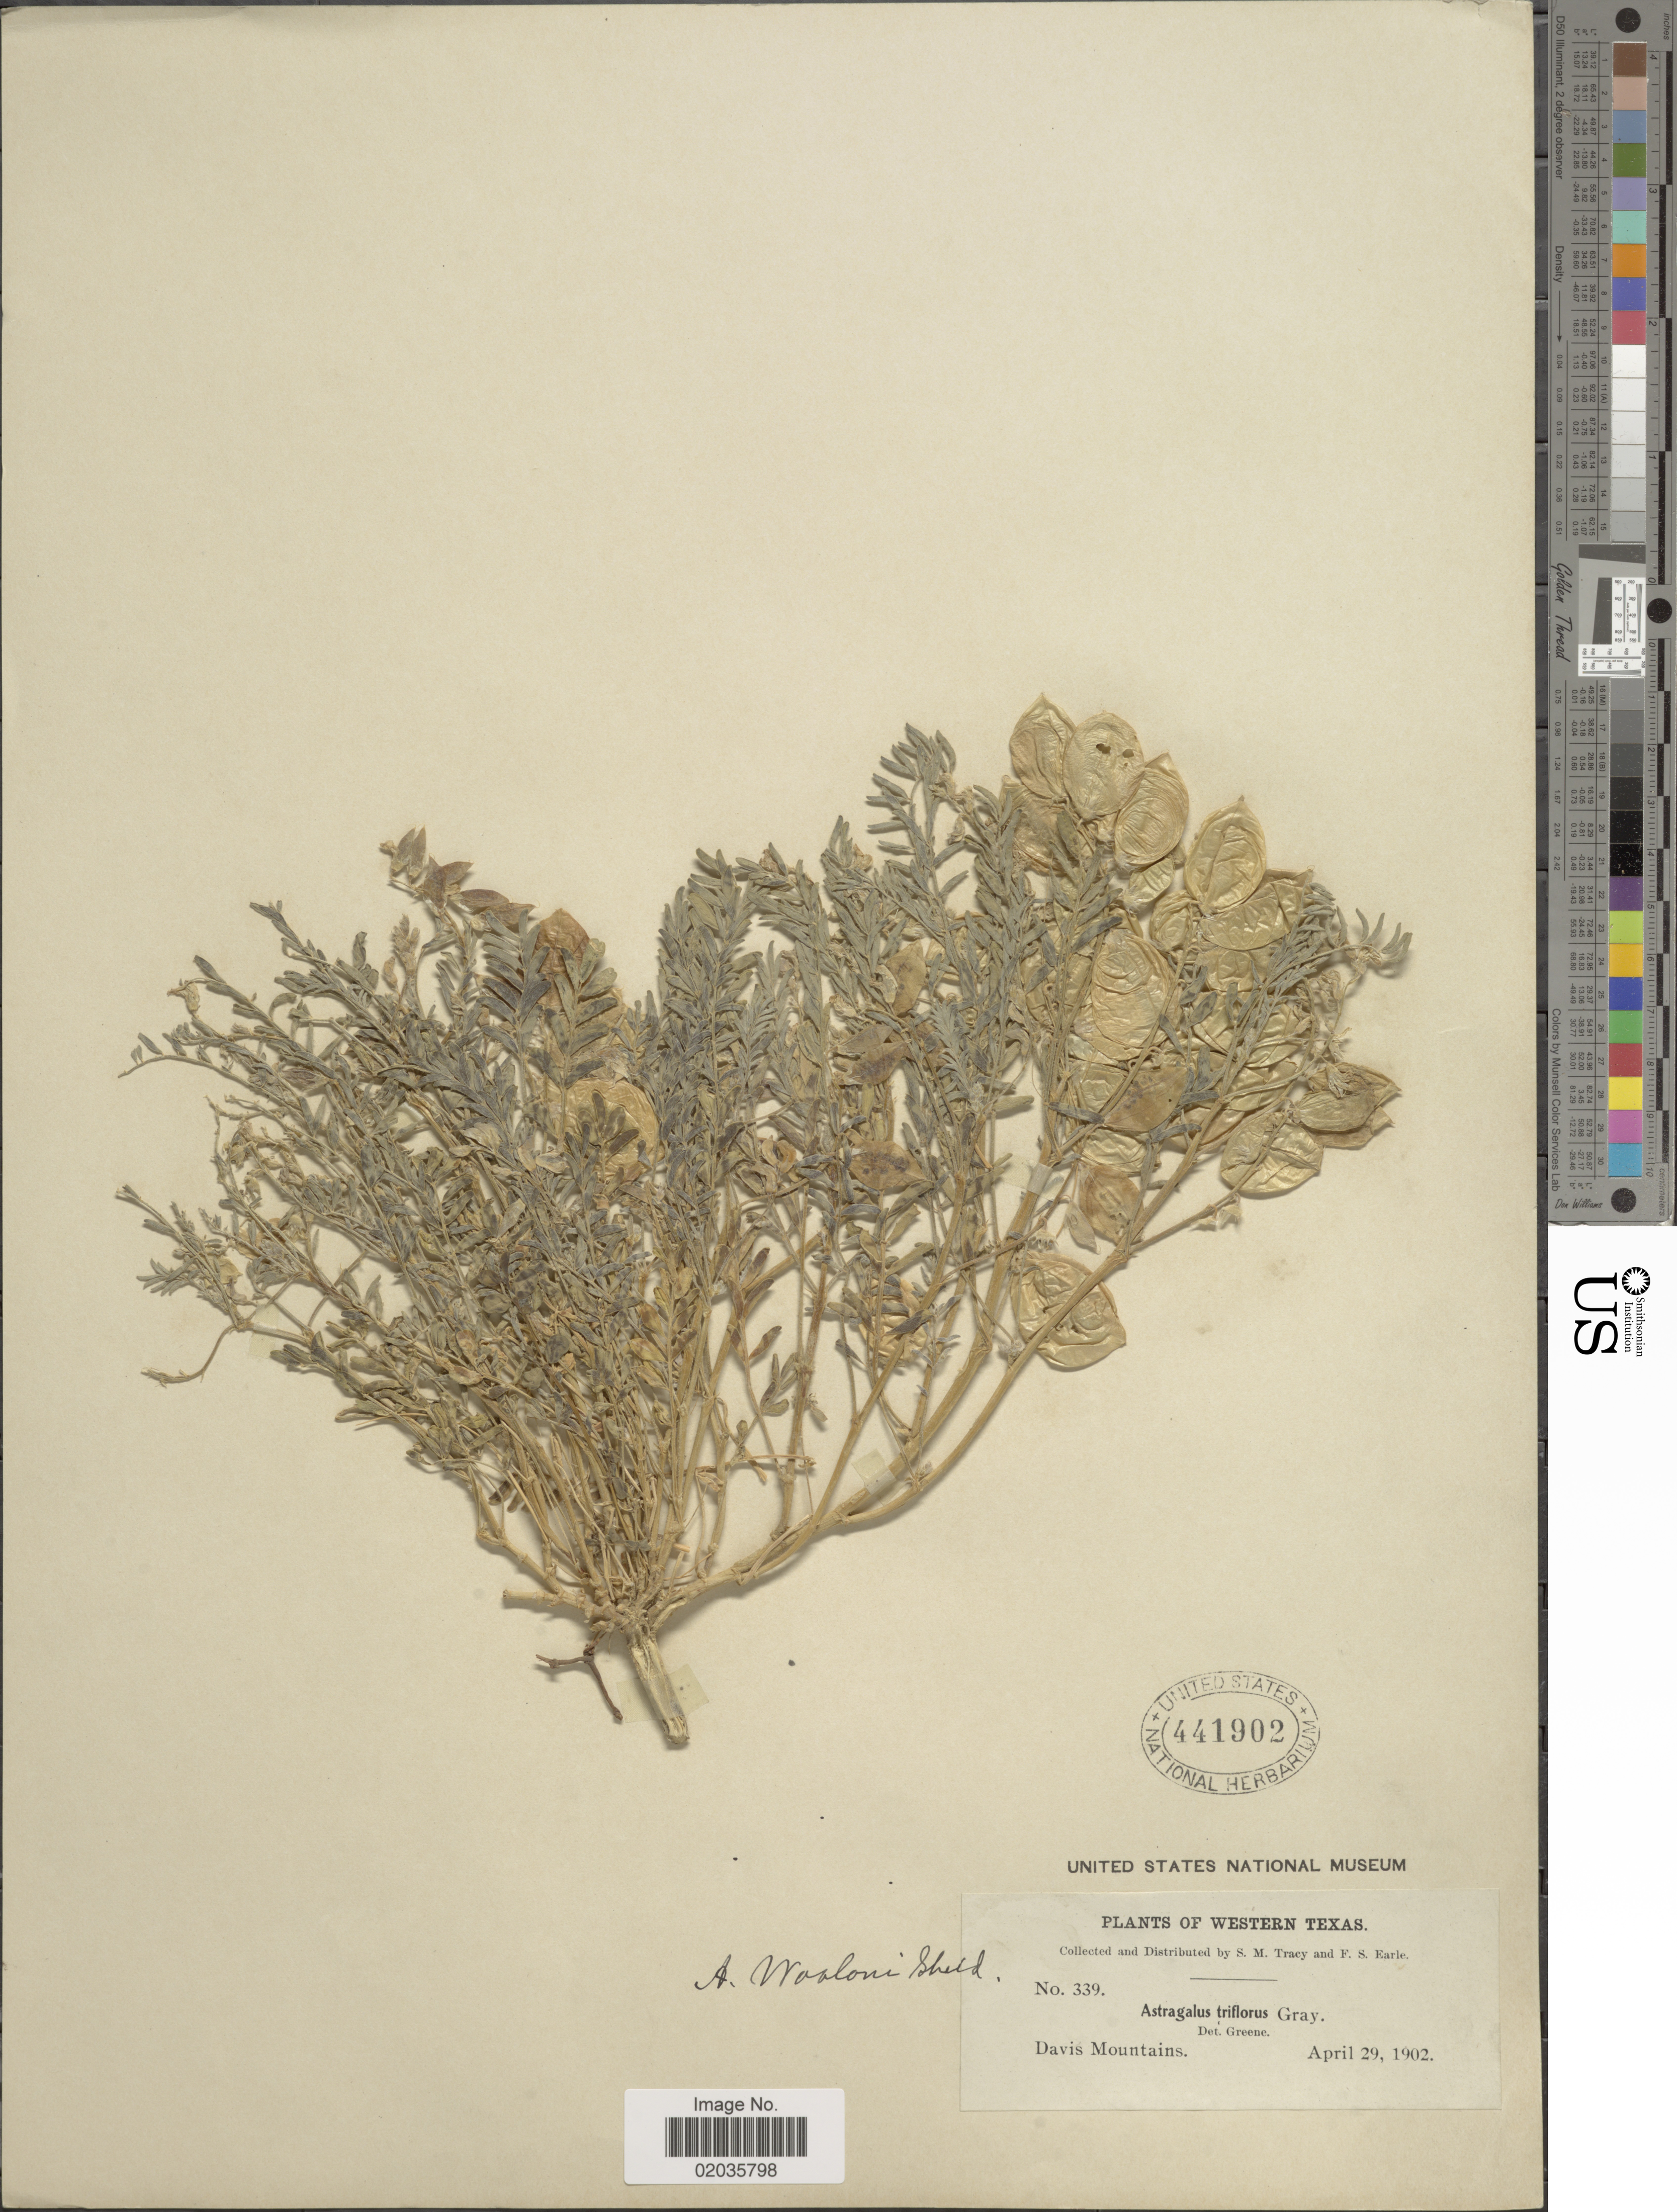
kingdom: Plantae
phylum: Tracheophyta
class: Magnoliopsida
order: Fabales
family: Fabaceae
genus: Astragalus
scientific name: Astragalus wootonii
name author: E. Sheld.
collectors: S. M. Tracy & F. S. Earle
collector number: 339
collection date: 1902-04-29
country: United States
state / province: Texas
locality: Western Texas, Davis Mountains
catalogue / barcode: US 441902